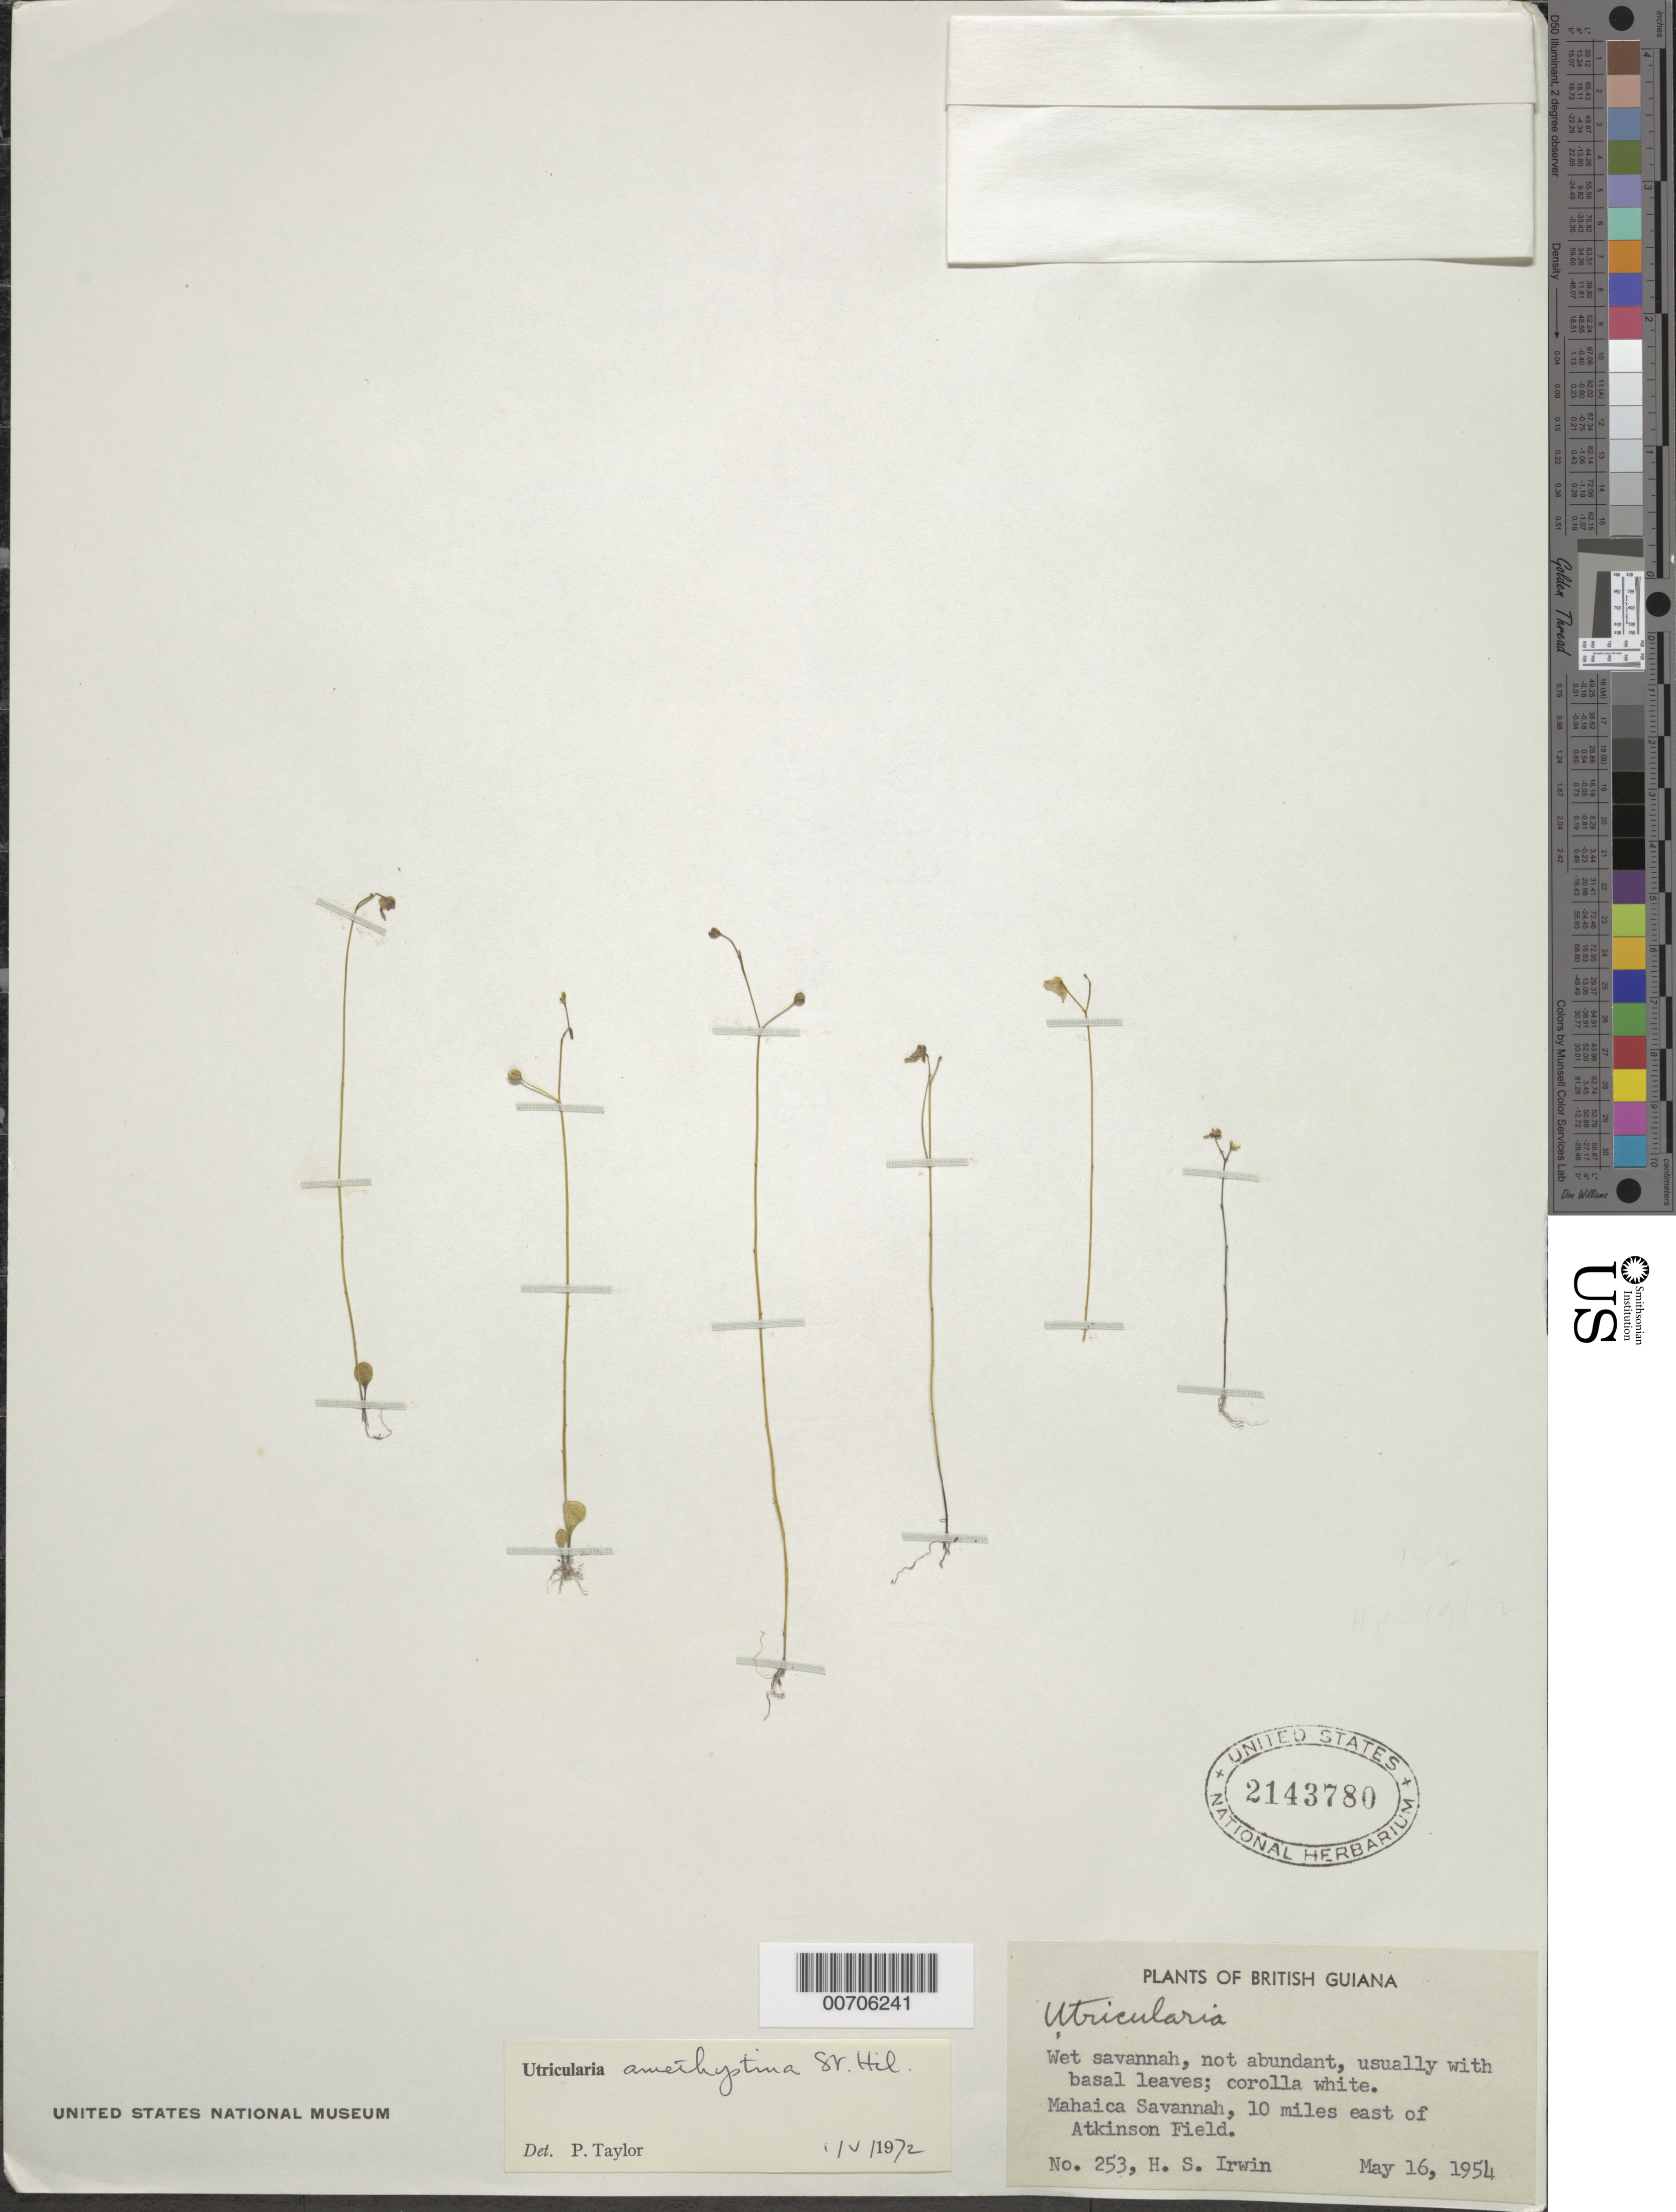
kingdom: Plantae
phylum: Tracheophyta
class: Magnoliopsida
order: Lamiales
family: Lentibulariaceae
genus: Utricularia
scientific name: Utricularia amethystina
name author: Salzm. ex A. St.-Hil. & Girard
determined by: Taylor, P.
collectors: H. Irwin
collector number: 253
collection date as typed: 16-May-54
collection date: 1954-05-16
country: Guyana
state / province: Demerara-Mahaica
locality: Atkinson Field, Mahaica Savanna, 10 mi E of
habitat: Wet savanna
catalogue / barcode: US 2143780